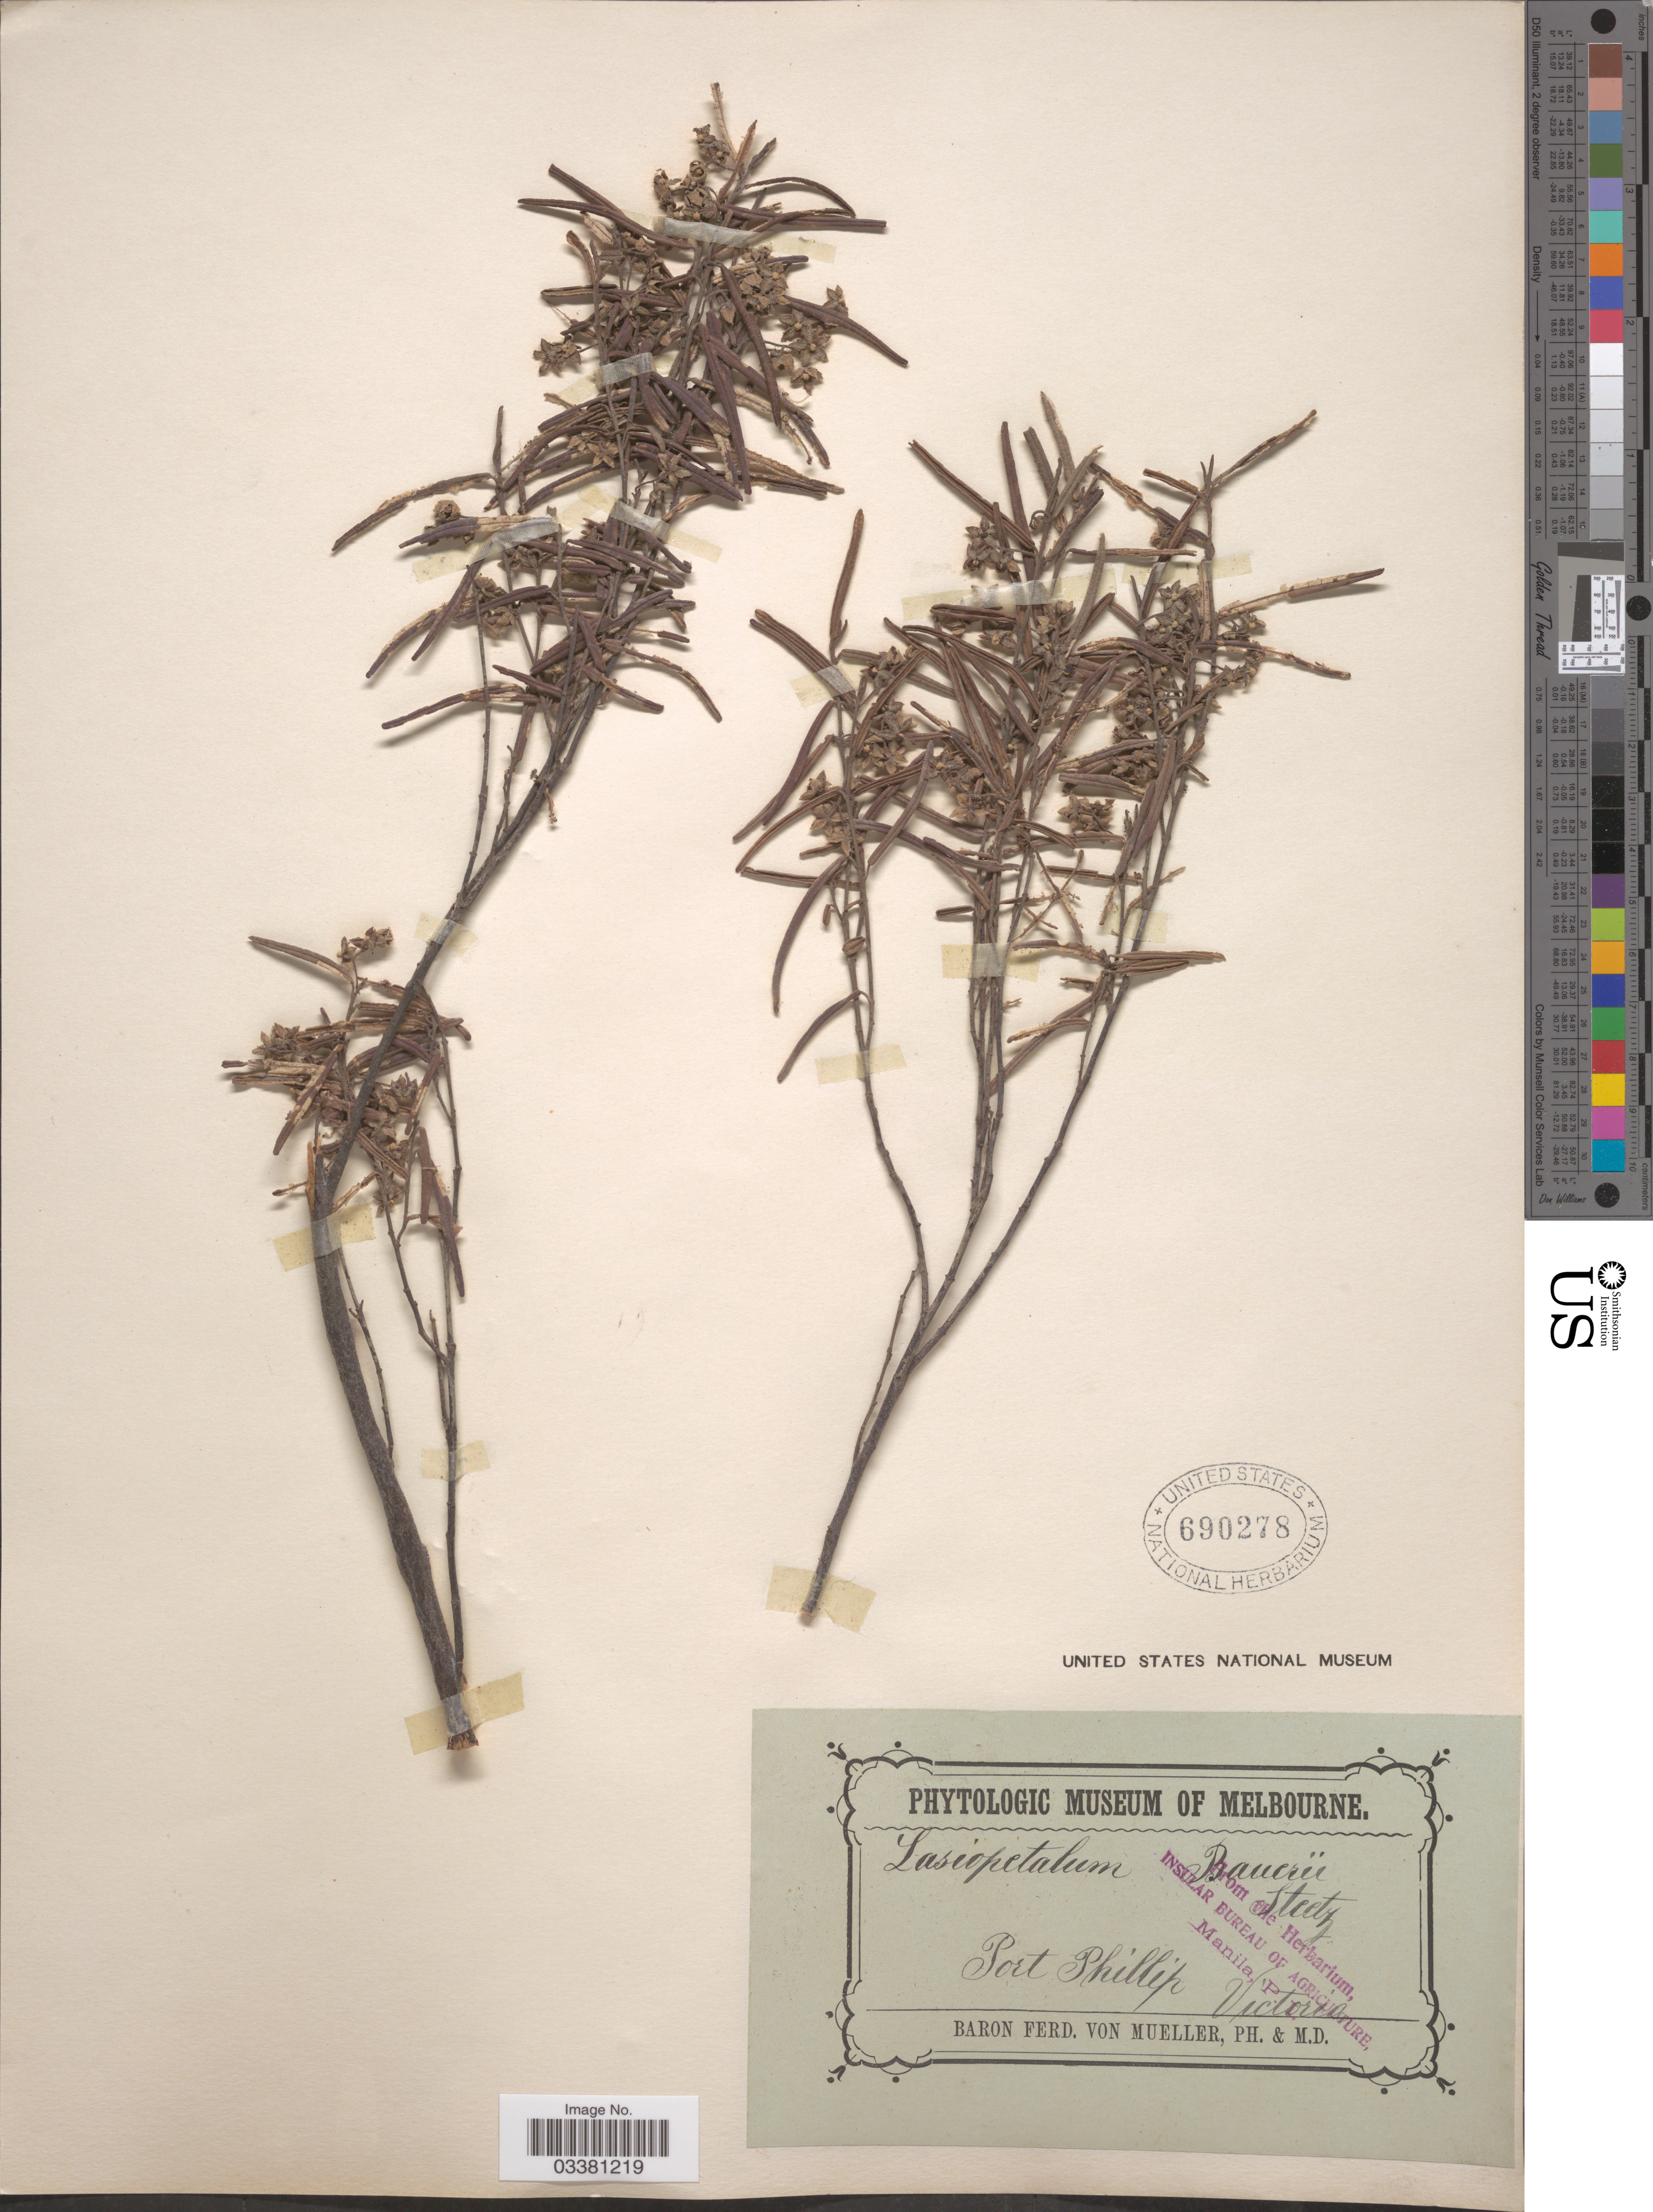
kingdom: Plantae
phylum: Tracheophyta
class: Magnoliopsida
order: Malvales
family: Malvaceae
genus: Lasiopetalum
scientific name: Lasiopetalum baueri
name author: Steetz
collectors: F. Mueller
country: Australia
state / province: Victoria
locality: Port Phillip Victoria.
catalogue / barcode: US 690278